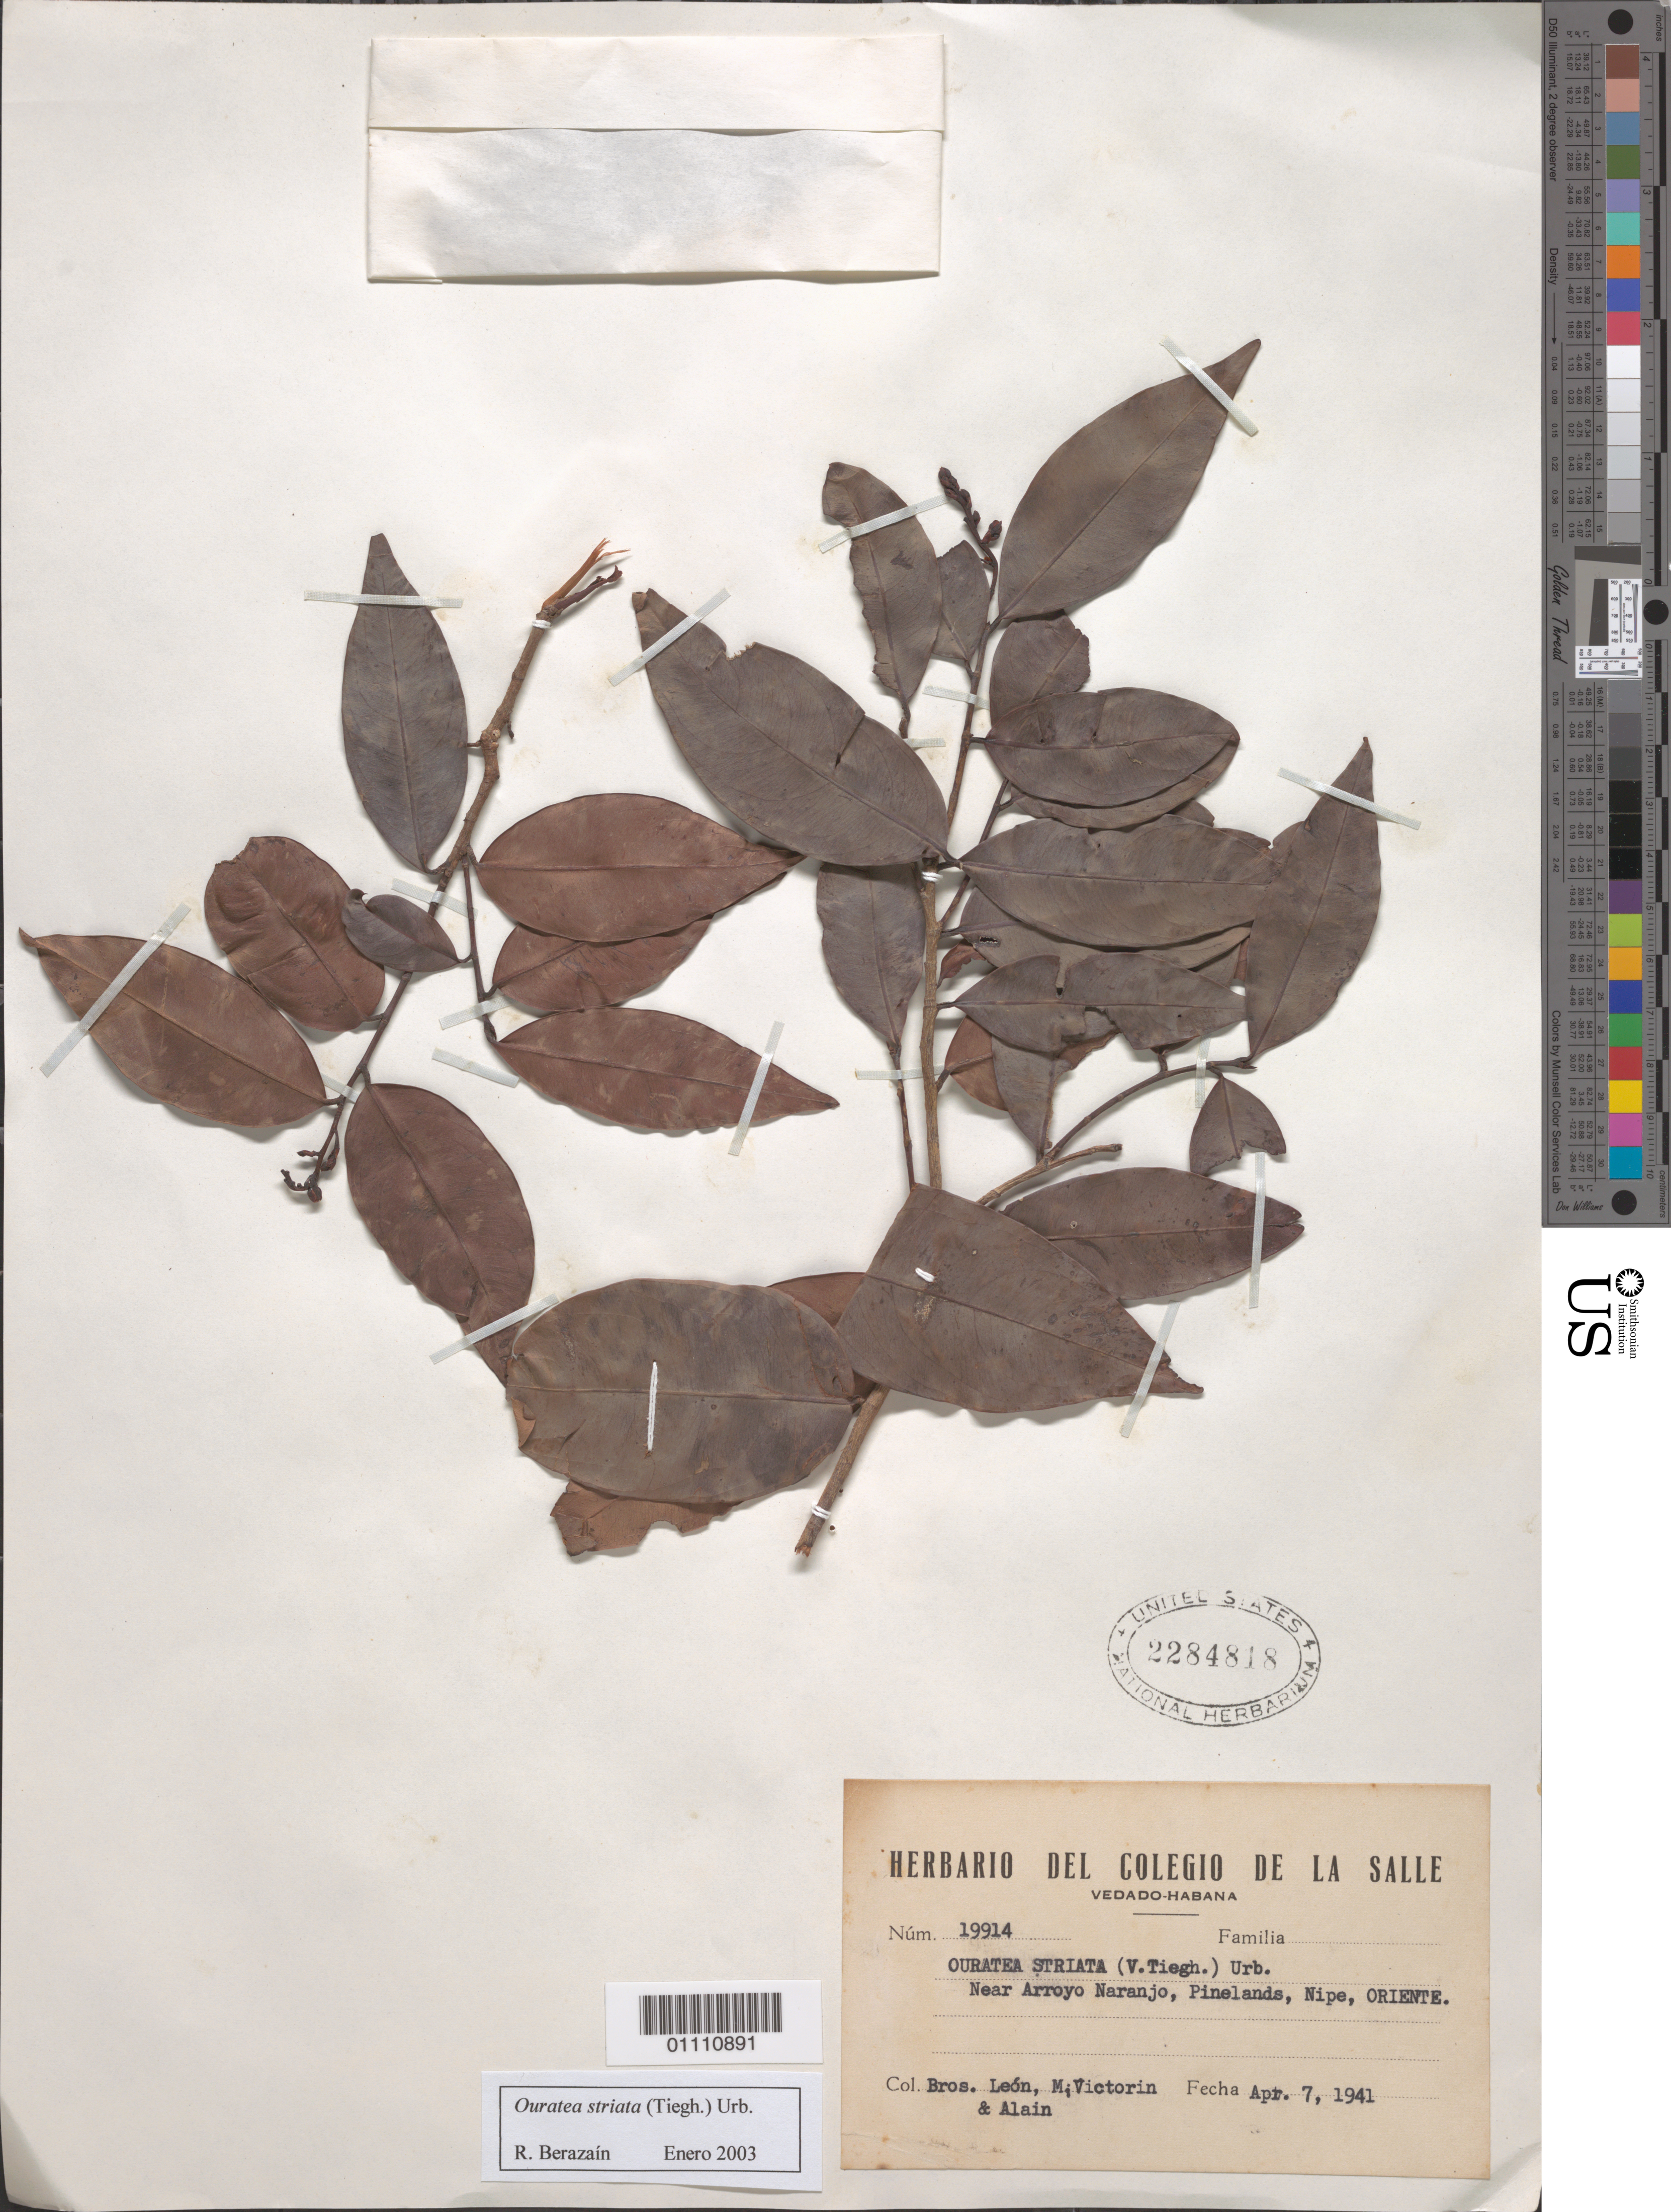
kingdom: Plantae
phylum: Tracheophyta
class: Magnoliopsida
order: Malpighiales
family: Ochnaceae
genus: Ouratea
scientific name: Ouratea striata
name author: (Tiegh.) Urb.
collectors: Bro. León, F. Victorin & A. H. Liogier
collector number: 19914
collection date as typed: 07 Apr 1941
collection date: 1941-04-07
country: Cuba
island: Cuba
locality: Oriente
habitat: near arroyo naranjo, pinelands, nipe, oriente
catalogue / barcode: US 2284818